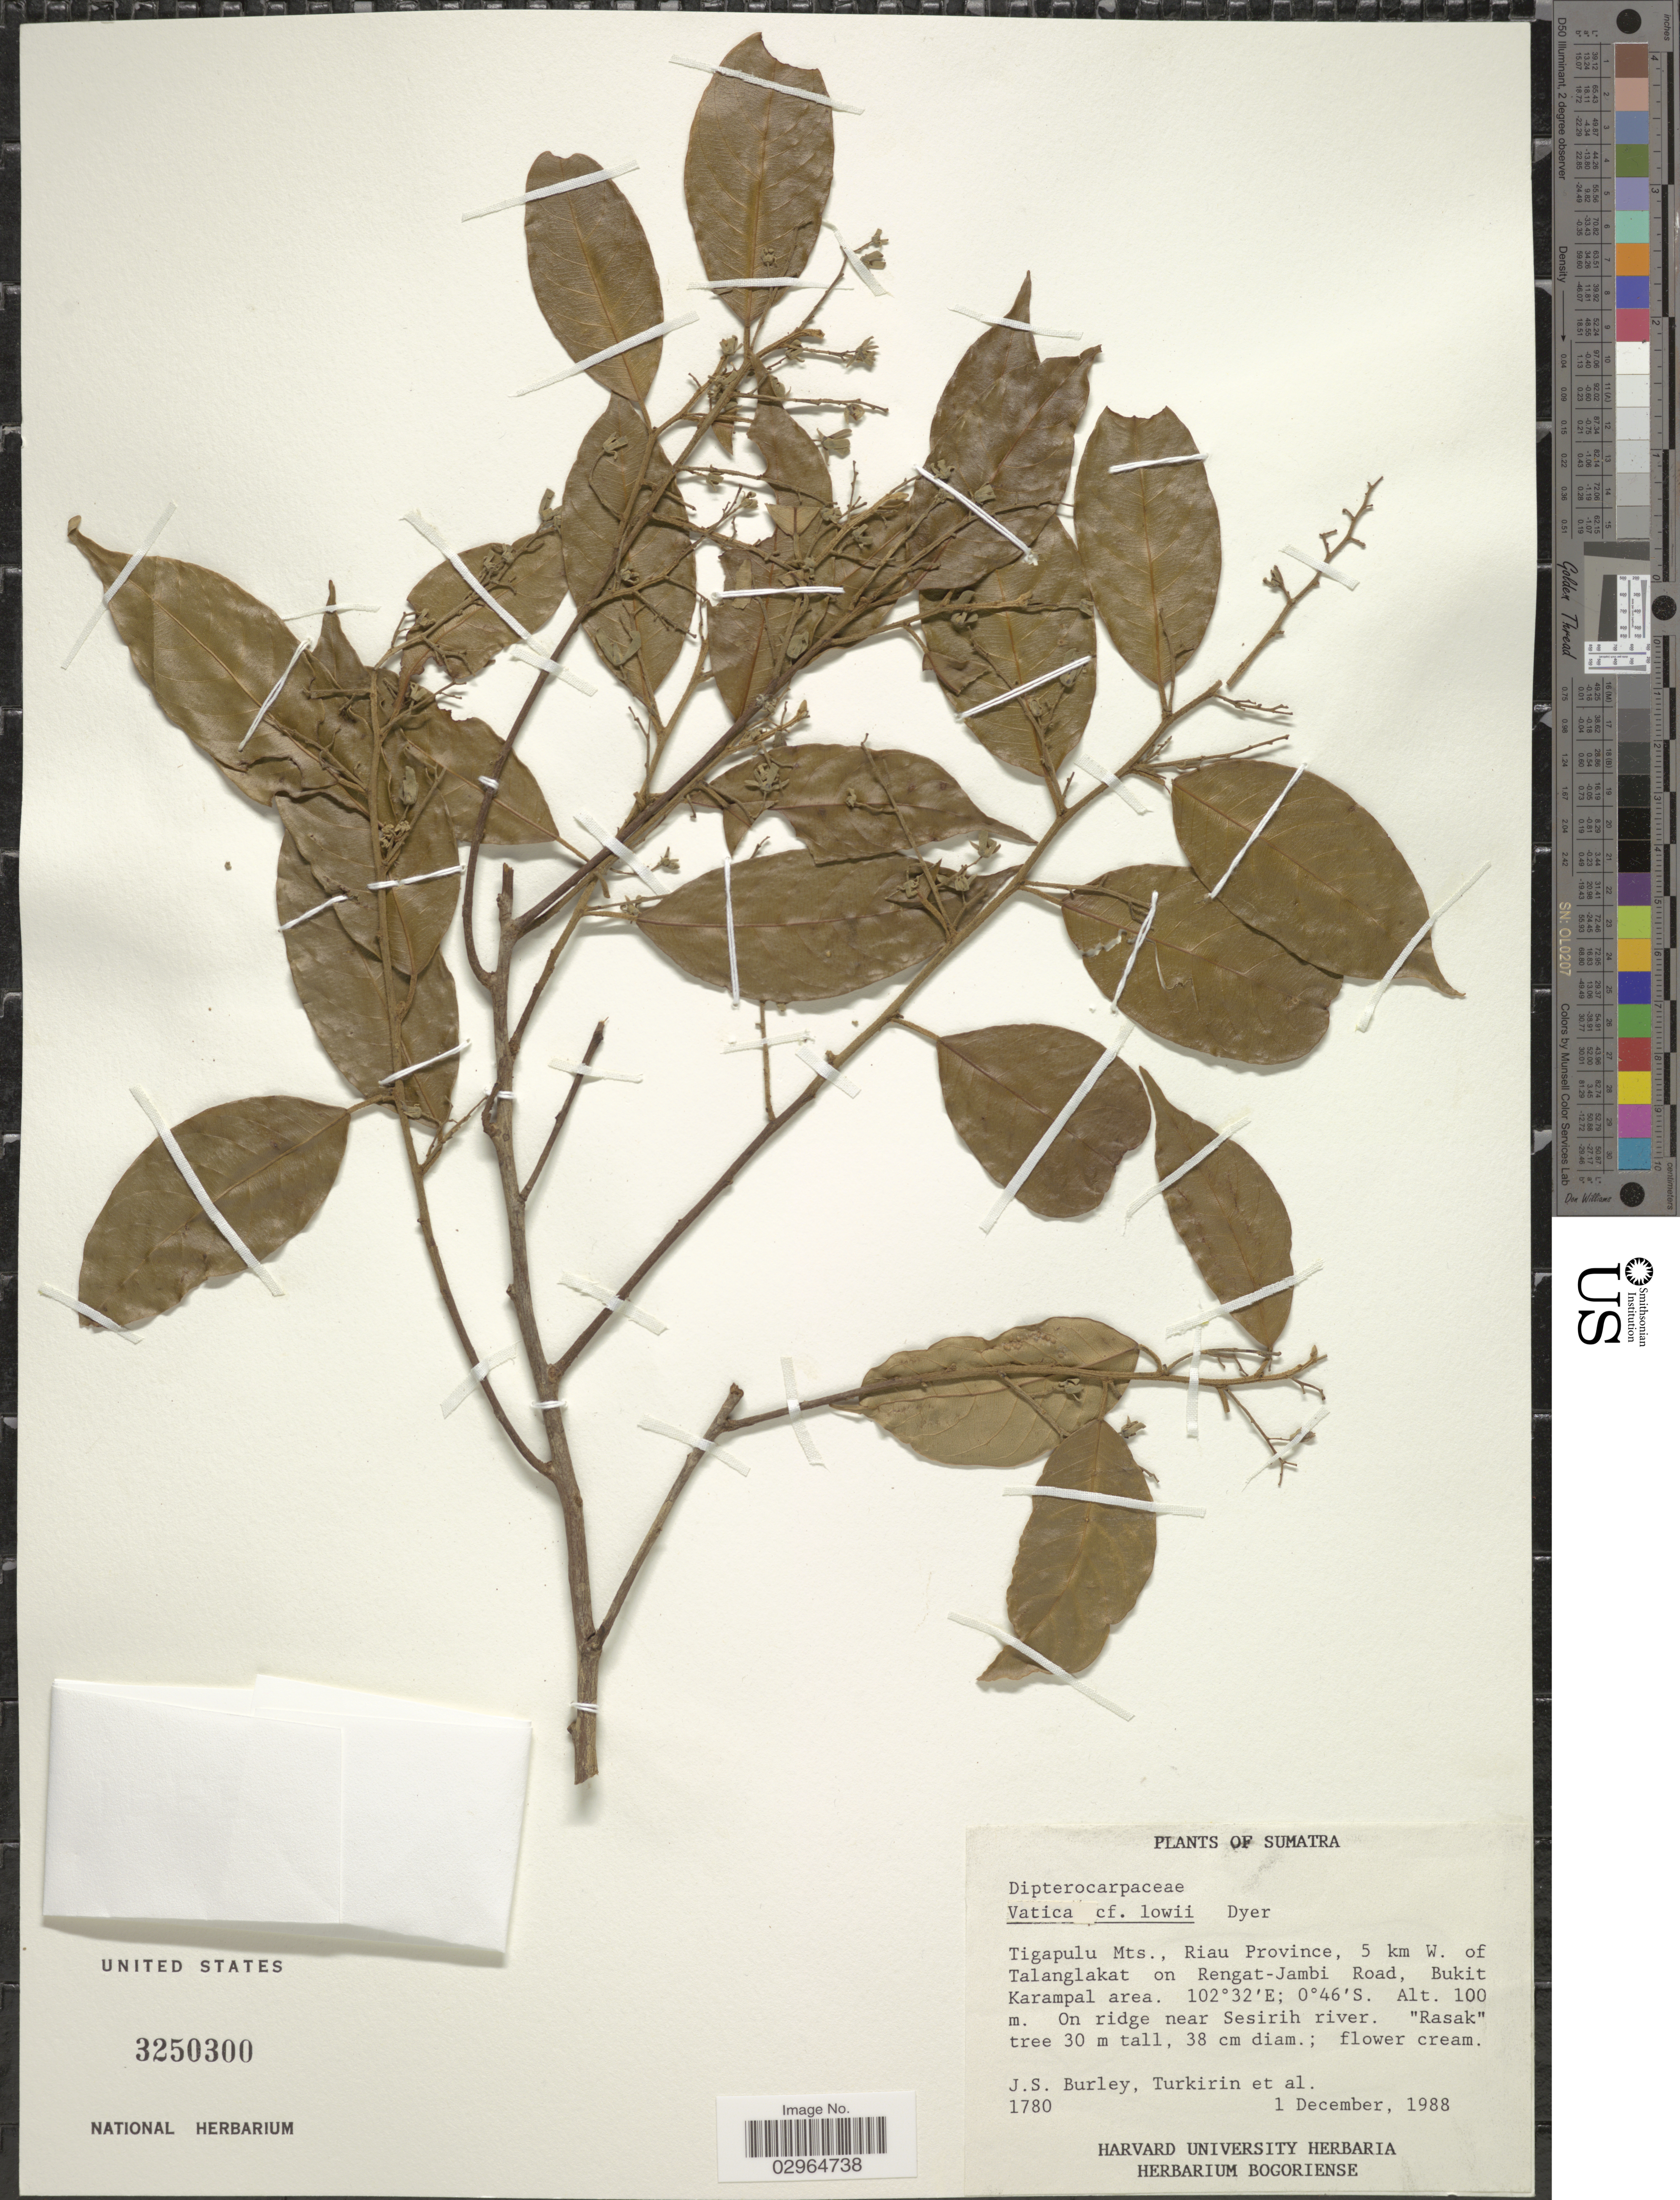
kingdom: Plantae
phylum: Tracheophyta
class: Magnoliopsida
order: Malvales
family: Dipterocarpaceae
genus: Vatica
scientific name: Vatica lowii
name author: King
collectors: J. S. Burley, -. Turkirin & et al.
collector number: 1780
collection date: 1988-12-01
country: Indonesia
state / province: Sumatra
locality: Tigapulu Mts., Riau Province, 5 km W. of Talanglakat on Rengat-Jambi Road, Bukit Karampal area. On ridge near Sesirih river.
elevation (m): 100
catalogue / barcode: US 3250300